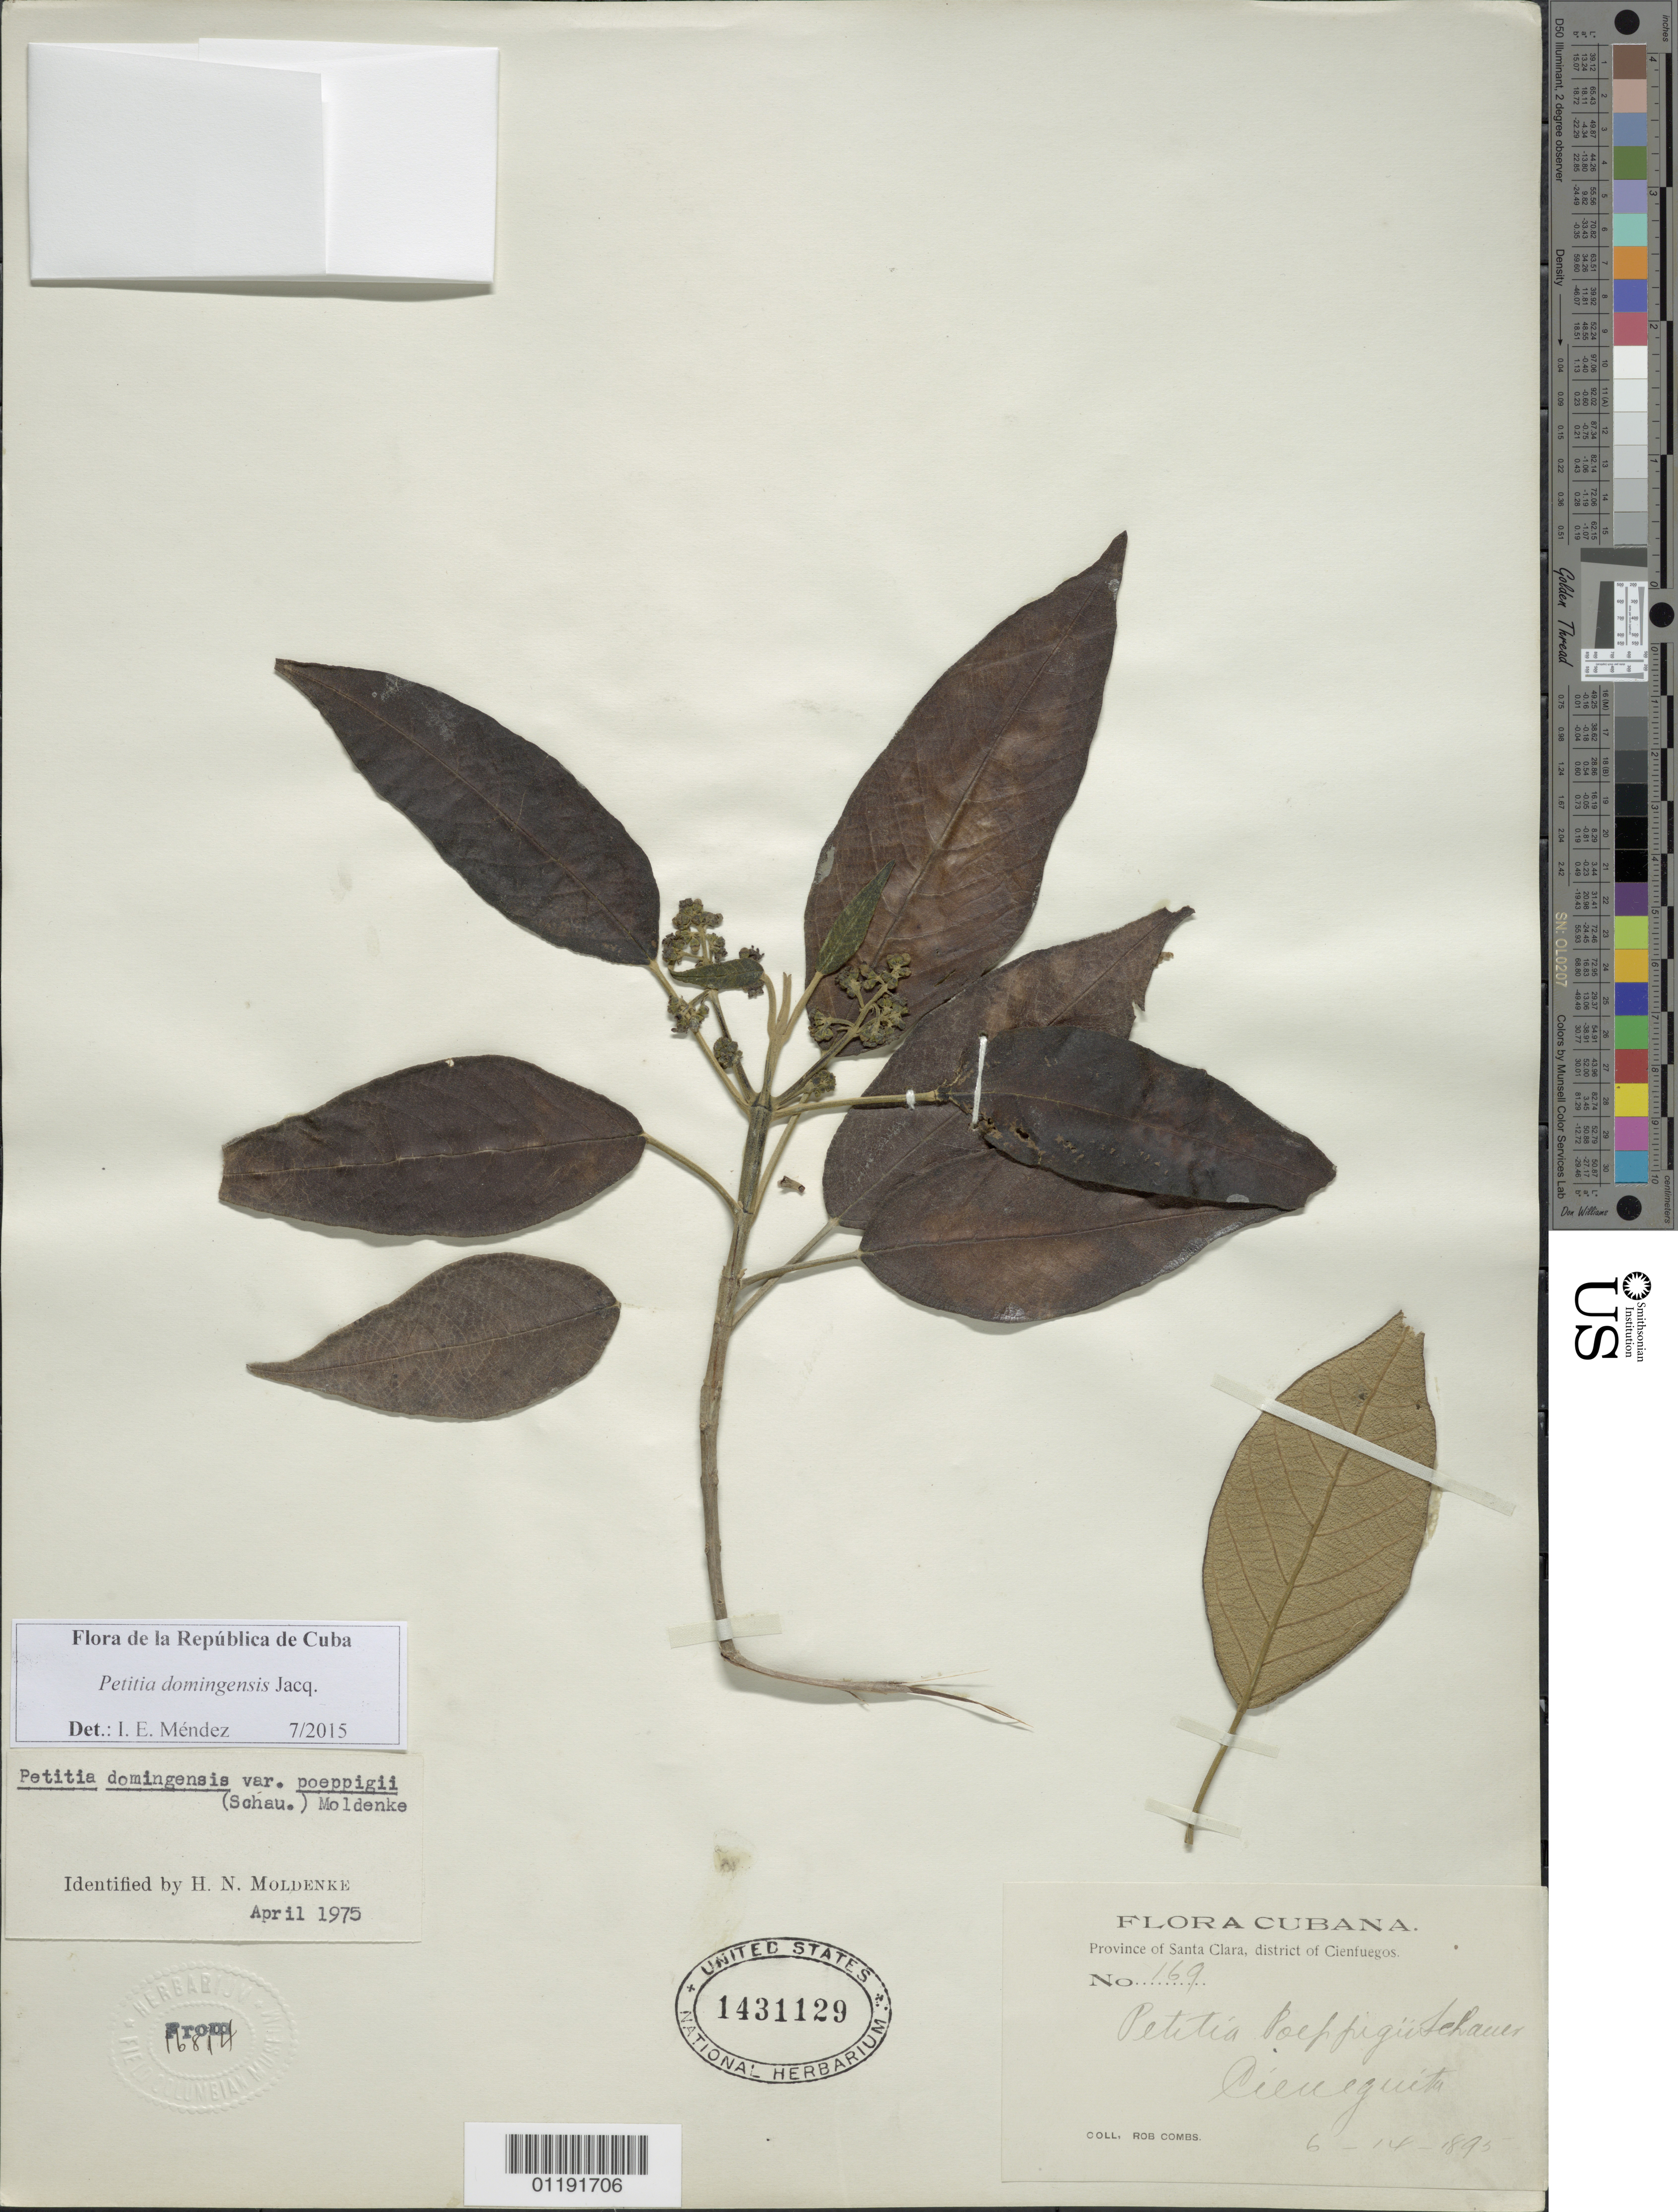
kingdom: Plantae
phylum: Tracheophyta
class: Magnoliopsida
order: Lamiales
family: Lamiaceae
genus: Petitia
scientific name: Petitia domingensis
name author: Jacq.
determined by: Méndez, I. E.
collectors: R. Combs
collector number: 169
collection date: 1895-06-14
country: Cuba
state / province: Santa Clara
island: Cuba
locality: Cienfuegos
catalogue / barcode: US 1431129